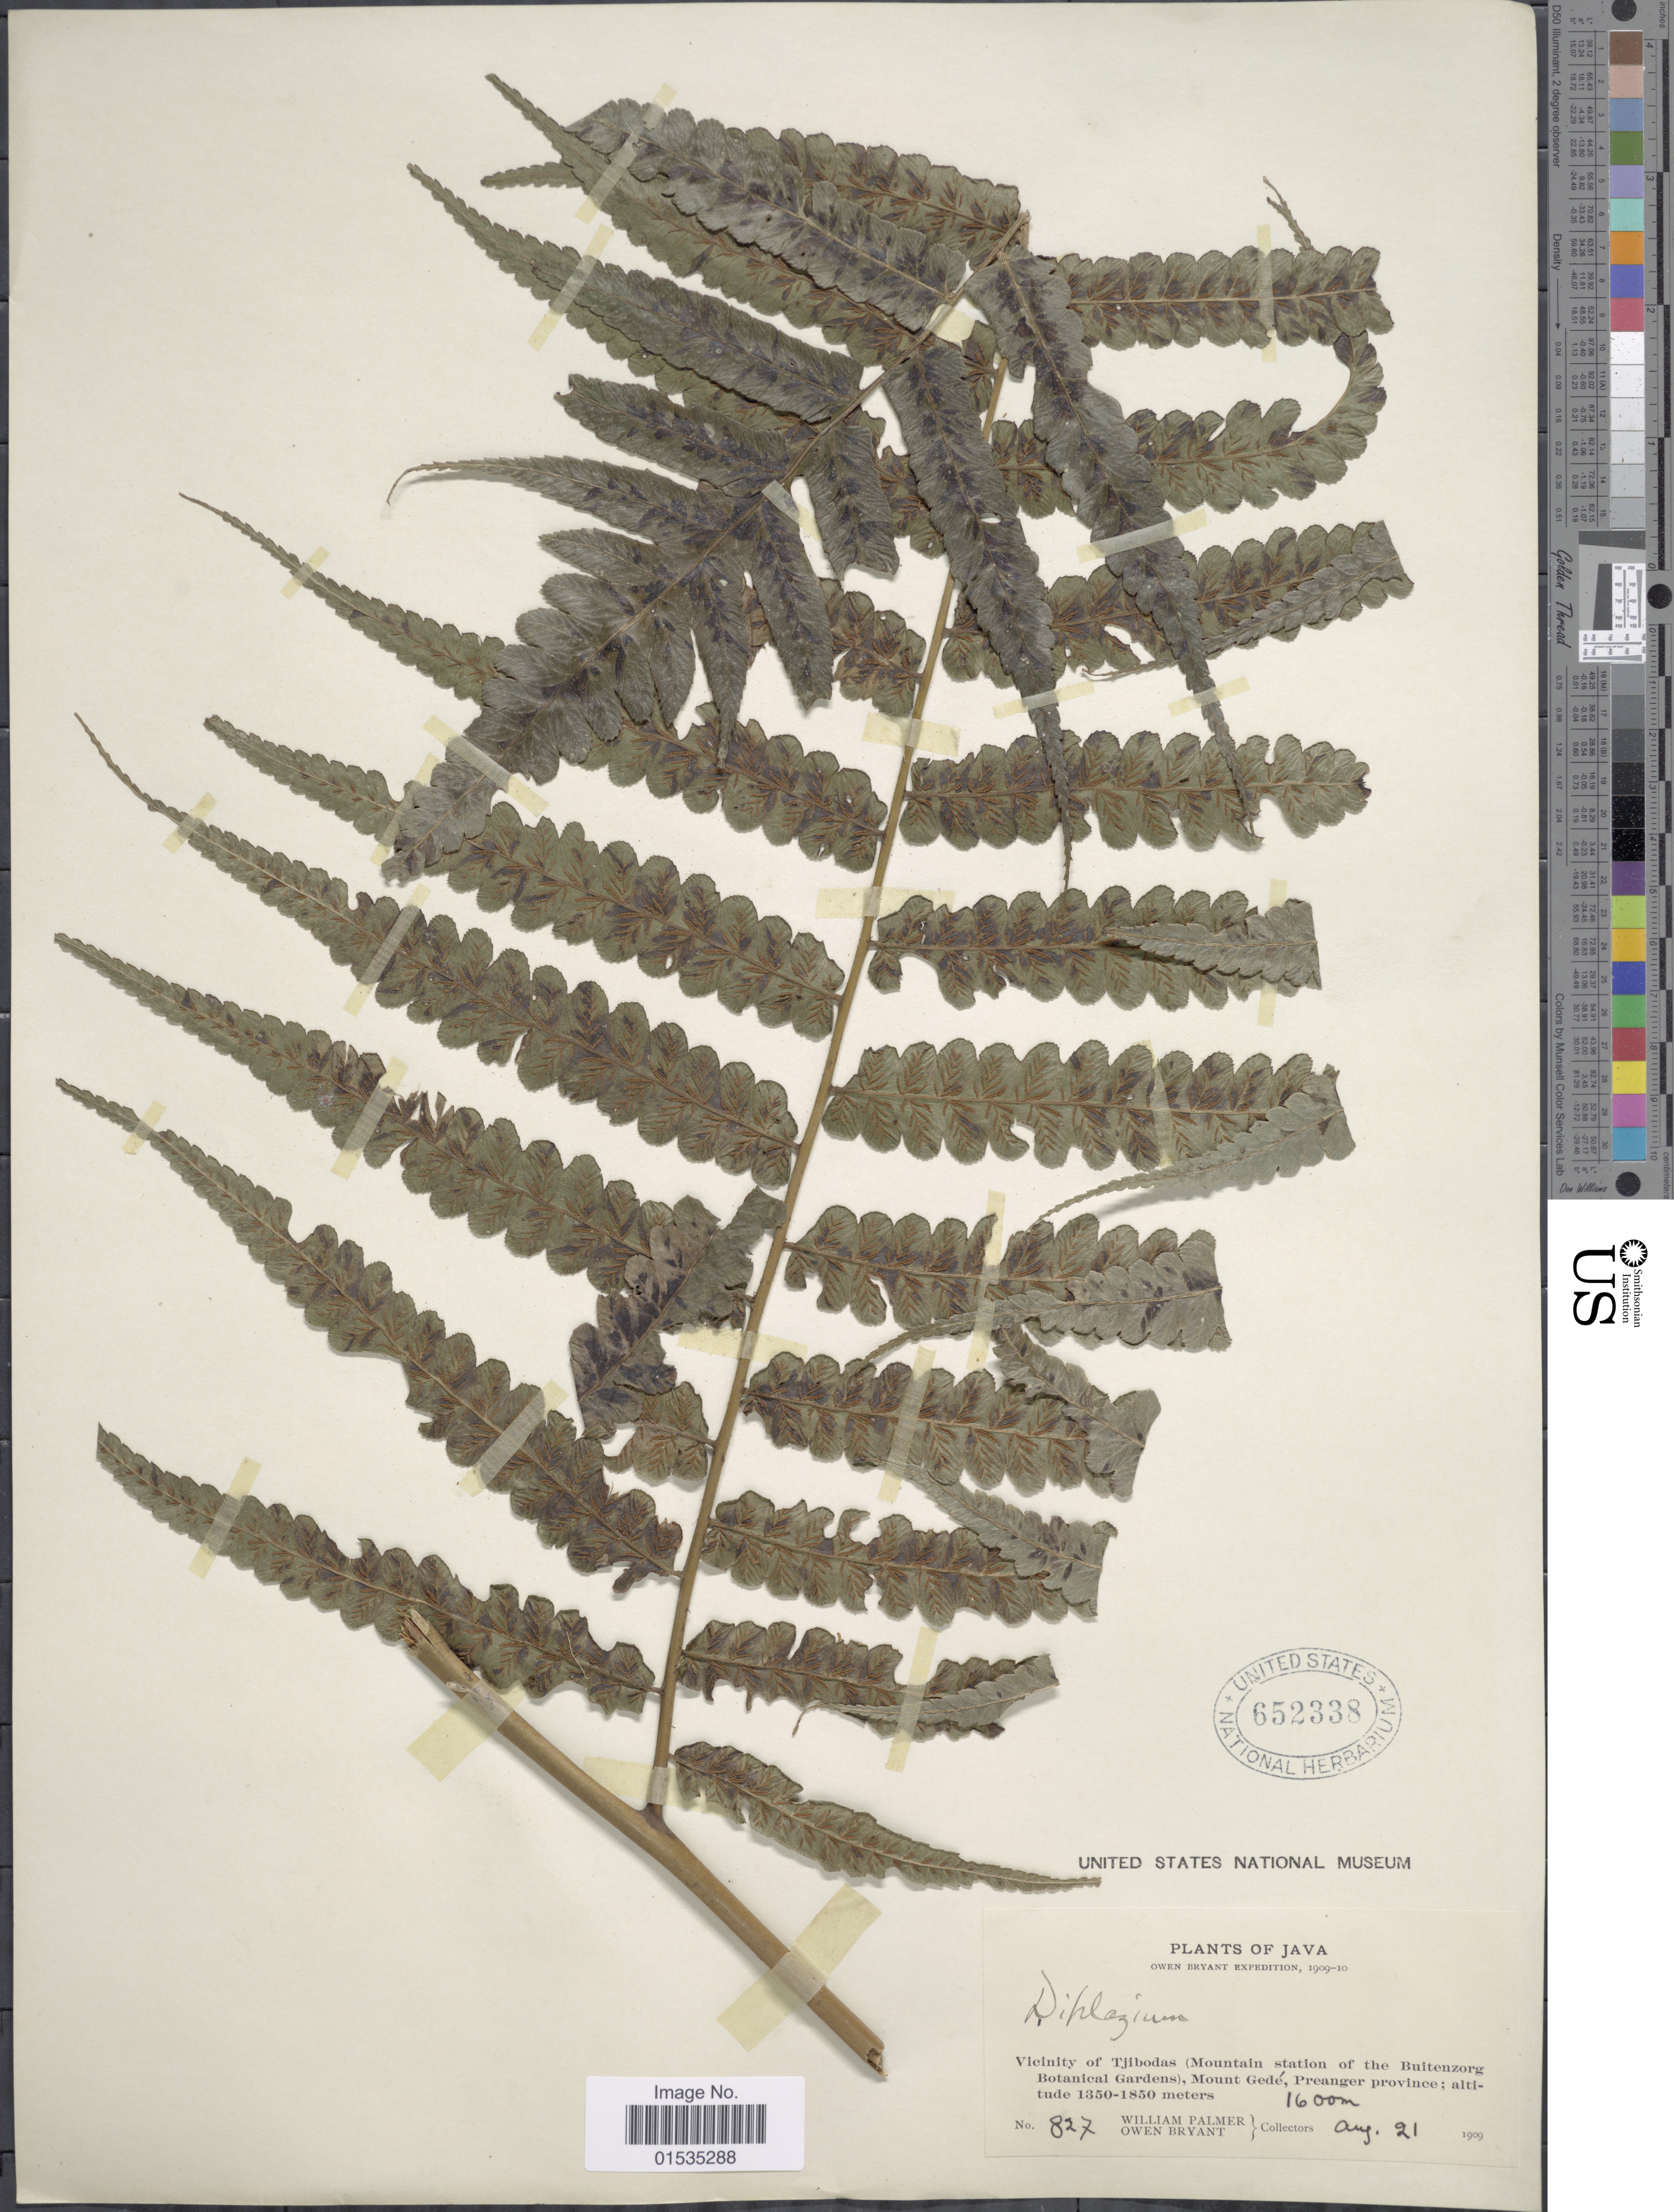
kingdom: Plantae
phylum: Tracheophyta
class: Polypodiopsida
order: Polypodiales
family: Athyriaceae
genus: Diplazium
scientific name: Diplazium sp.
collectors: W. Palmer & O. Bryant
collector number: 827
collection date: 1909-08-21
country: Indonesia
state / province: Java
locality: Vicinity of Tjibodas (Mountains station of the Buitenzorg Botanical Gardens), Mount Gedé, Preanger Province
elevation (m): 1600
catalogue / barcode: US 652338